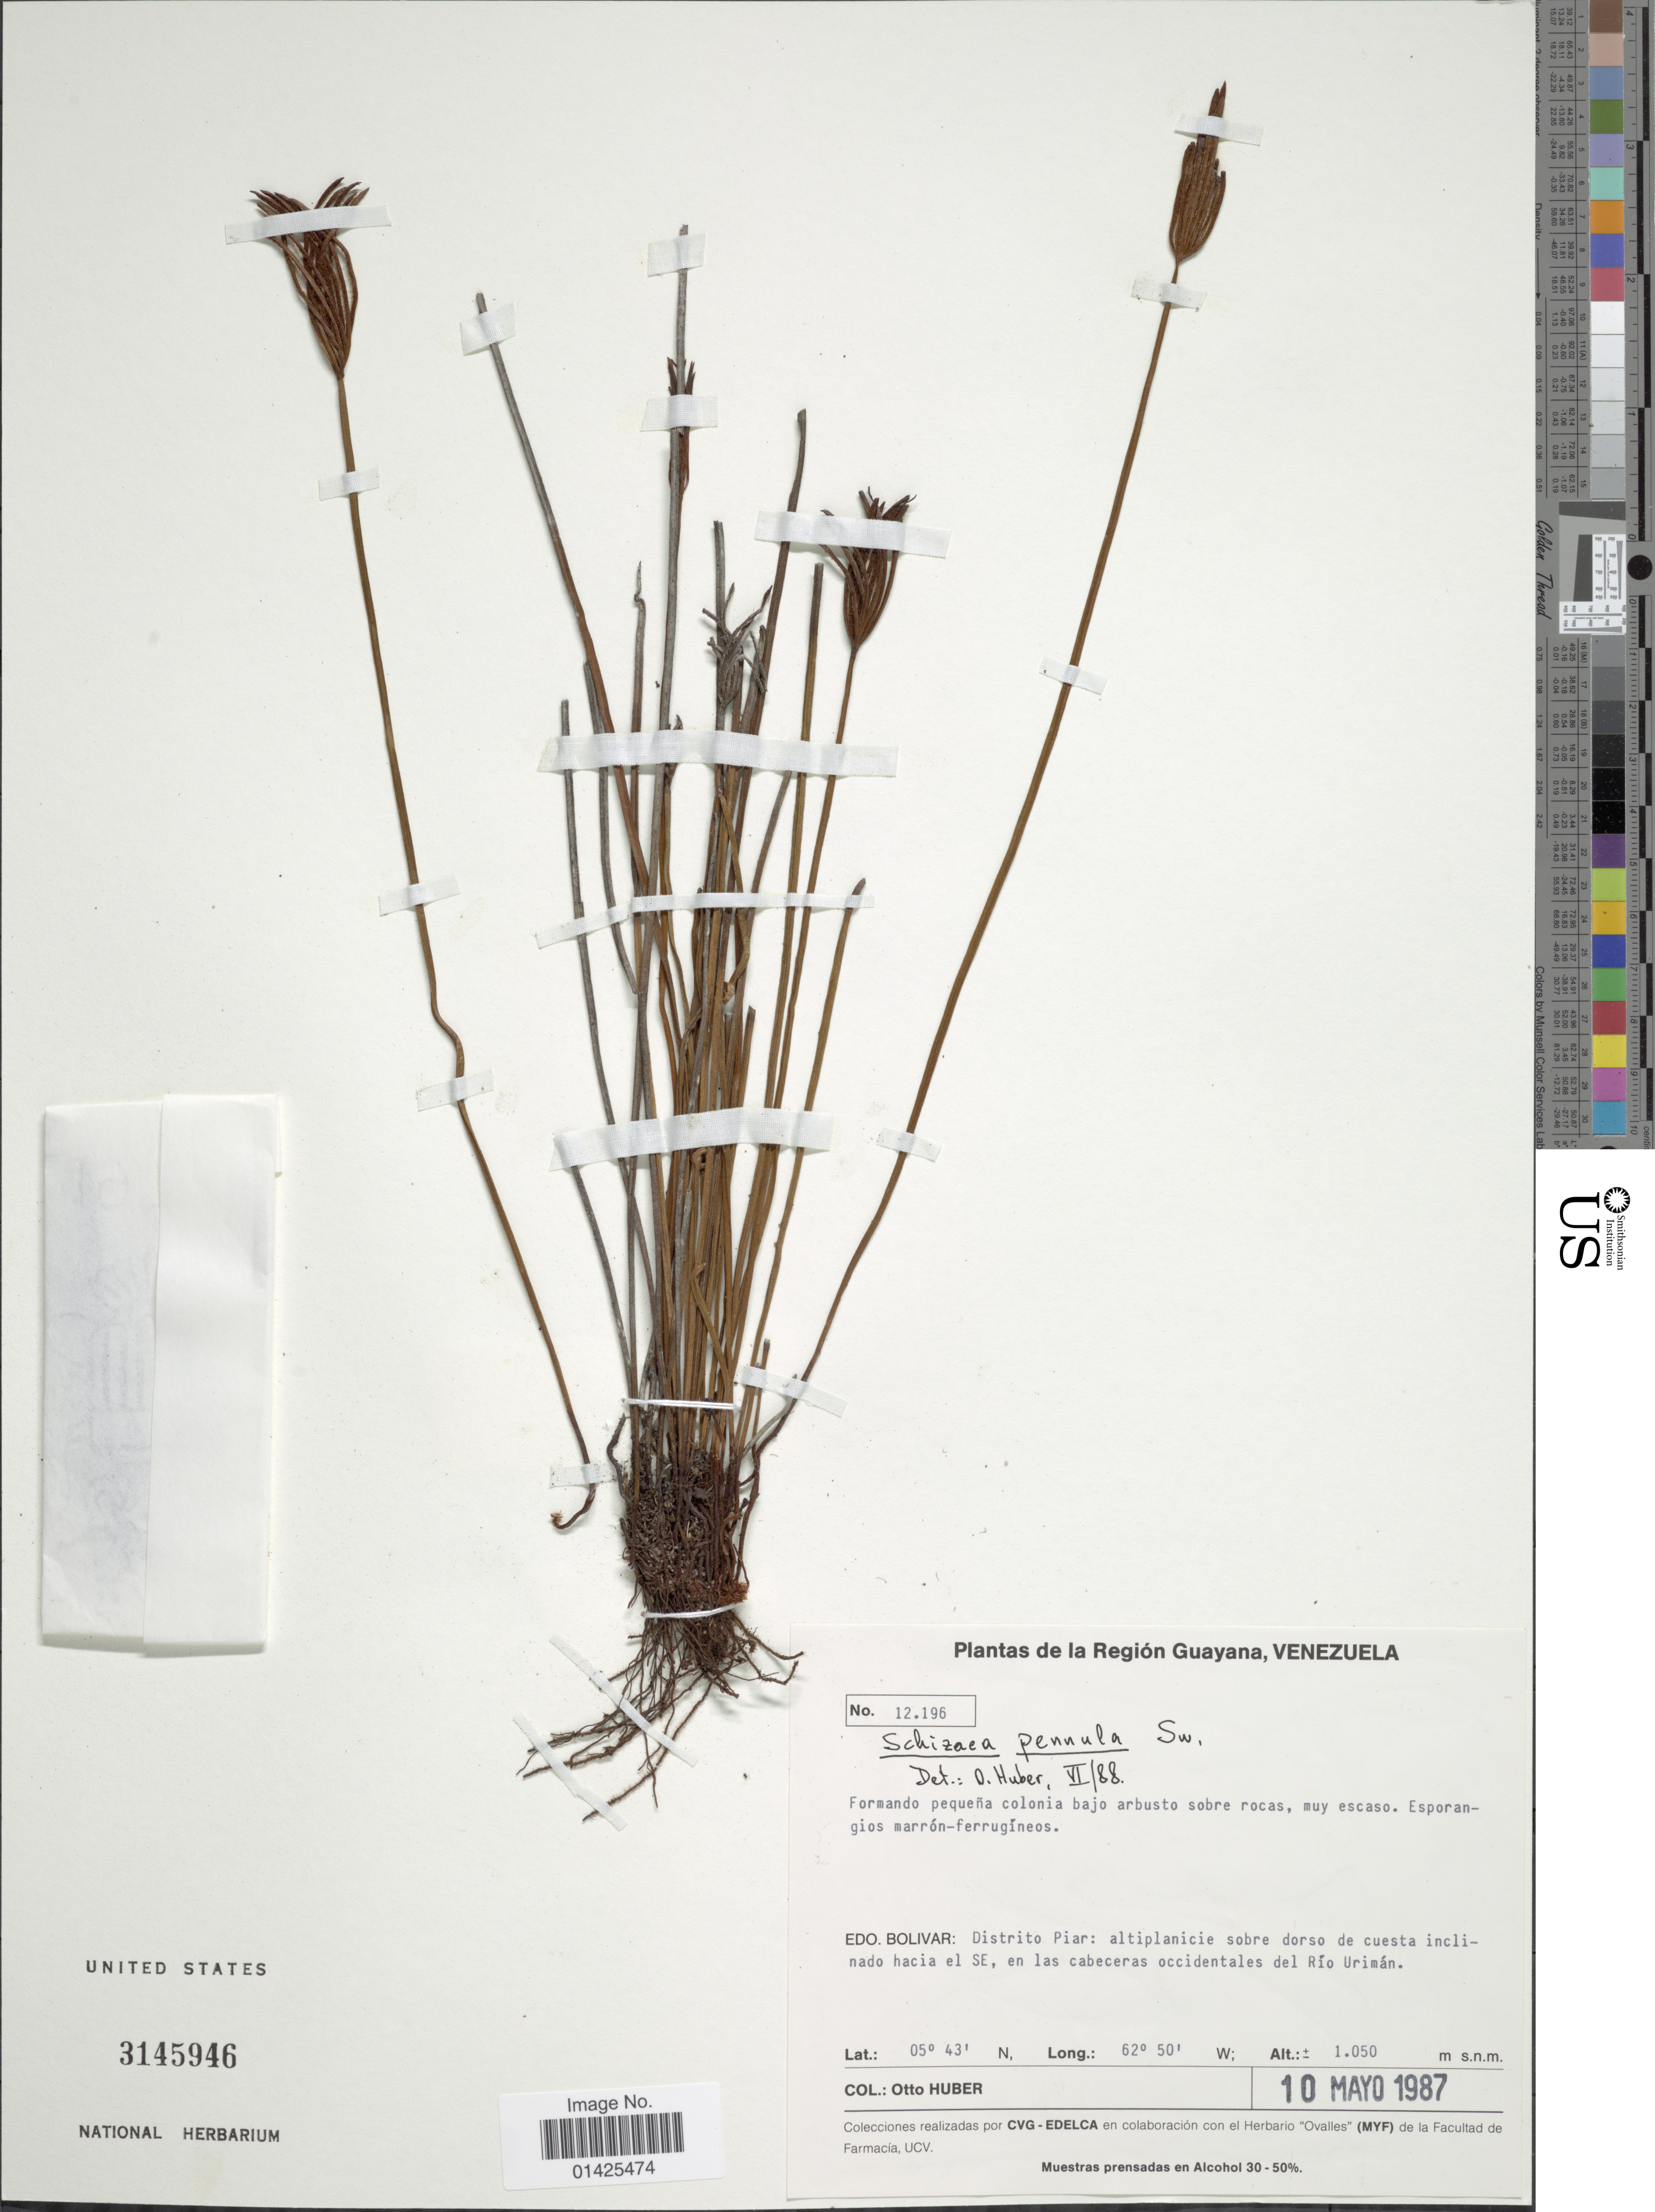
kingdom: Plantae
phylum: Tracheophyta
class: Polypodiopsida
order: Schizaeales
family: Schizaeaceae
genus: Actinostachys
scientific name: Actinostachys pennula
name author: (Sw.) Hook.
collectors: O. Huber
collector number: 12.196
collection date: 1987-05-10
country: Venezuela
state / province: Bolivar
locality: Edo Bolivar: Distrito Piar: altiplanicie sobre dorso de cuesta inclinado hacia el SE, en las cabeceras occidentales del Rio Uriman.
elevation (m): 1050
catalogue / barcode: US 3145946